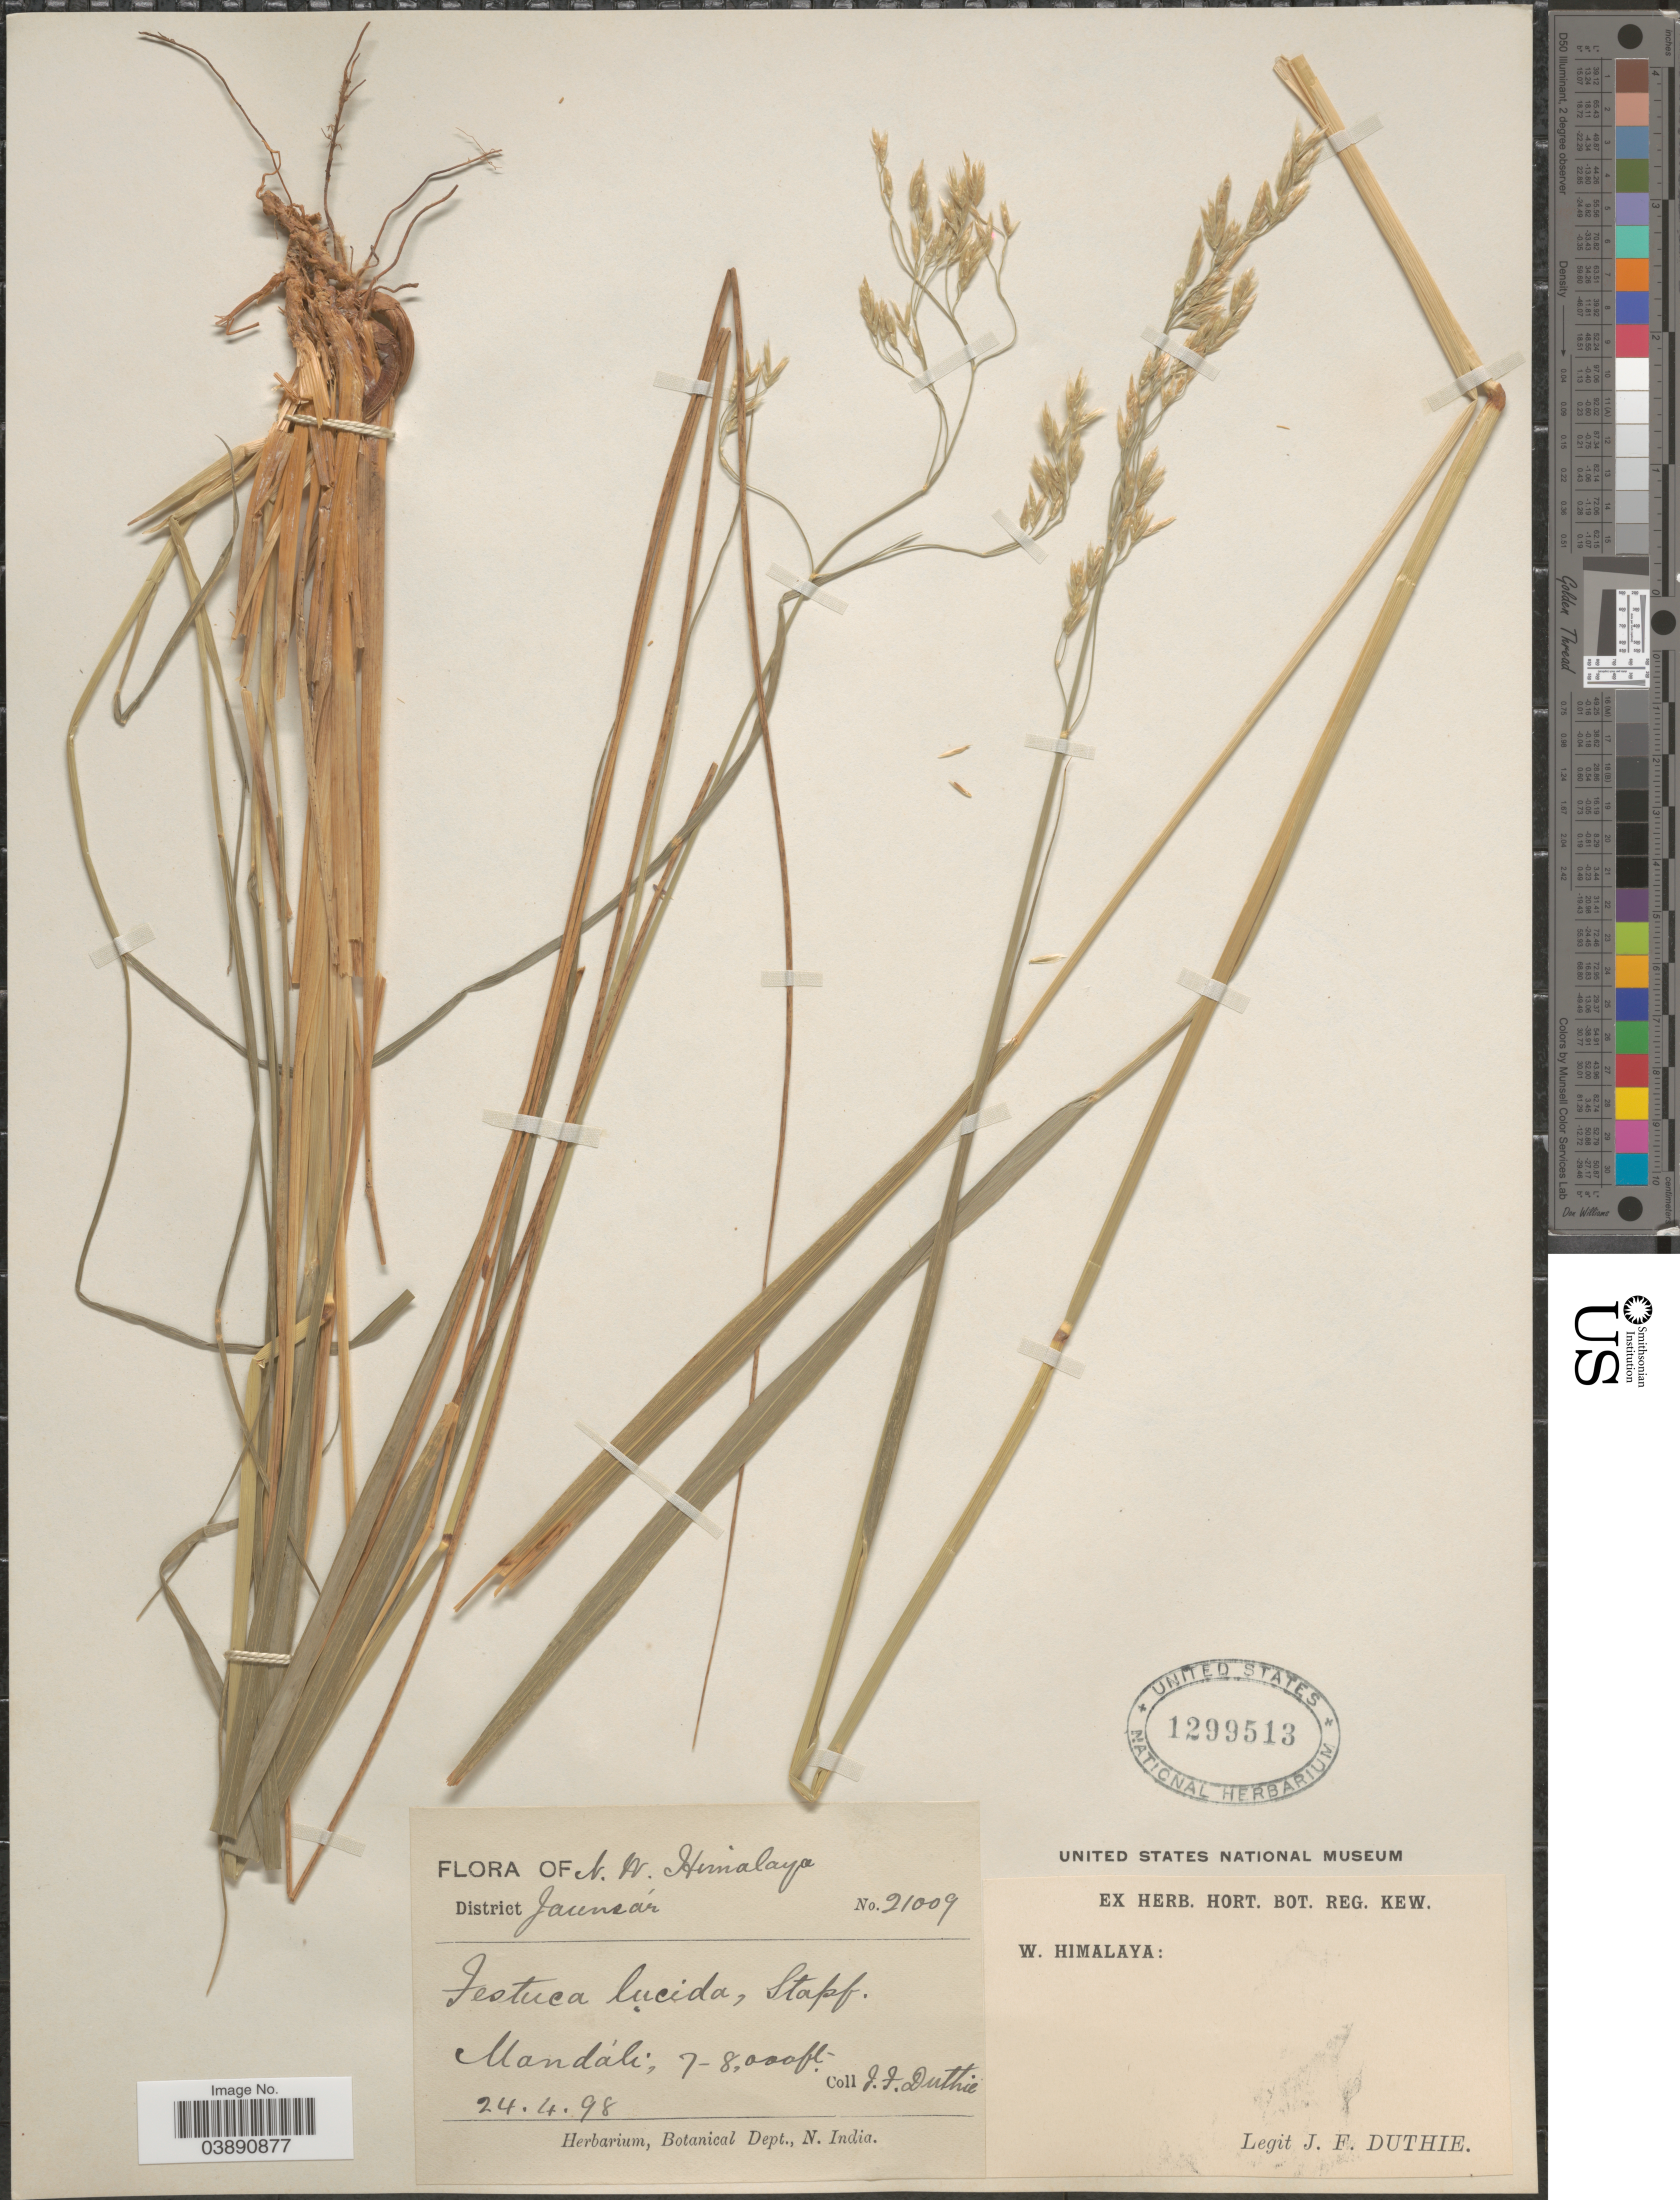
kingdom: Plantae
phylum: Tracheophyta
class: Liliopsida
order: Poales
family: Poaceae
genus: Festuca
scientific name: Festuca lucida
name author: Stapf & Hook. f.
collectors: J. F. Duthie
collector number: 21009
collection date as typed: Transcribed d/m/y: 24/4/98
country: India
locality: N. W. Himalaya. District Jaunsár. Mandáli. W. Himalaya.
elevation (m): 2134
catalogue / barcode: US 1299513